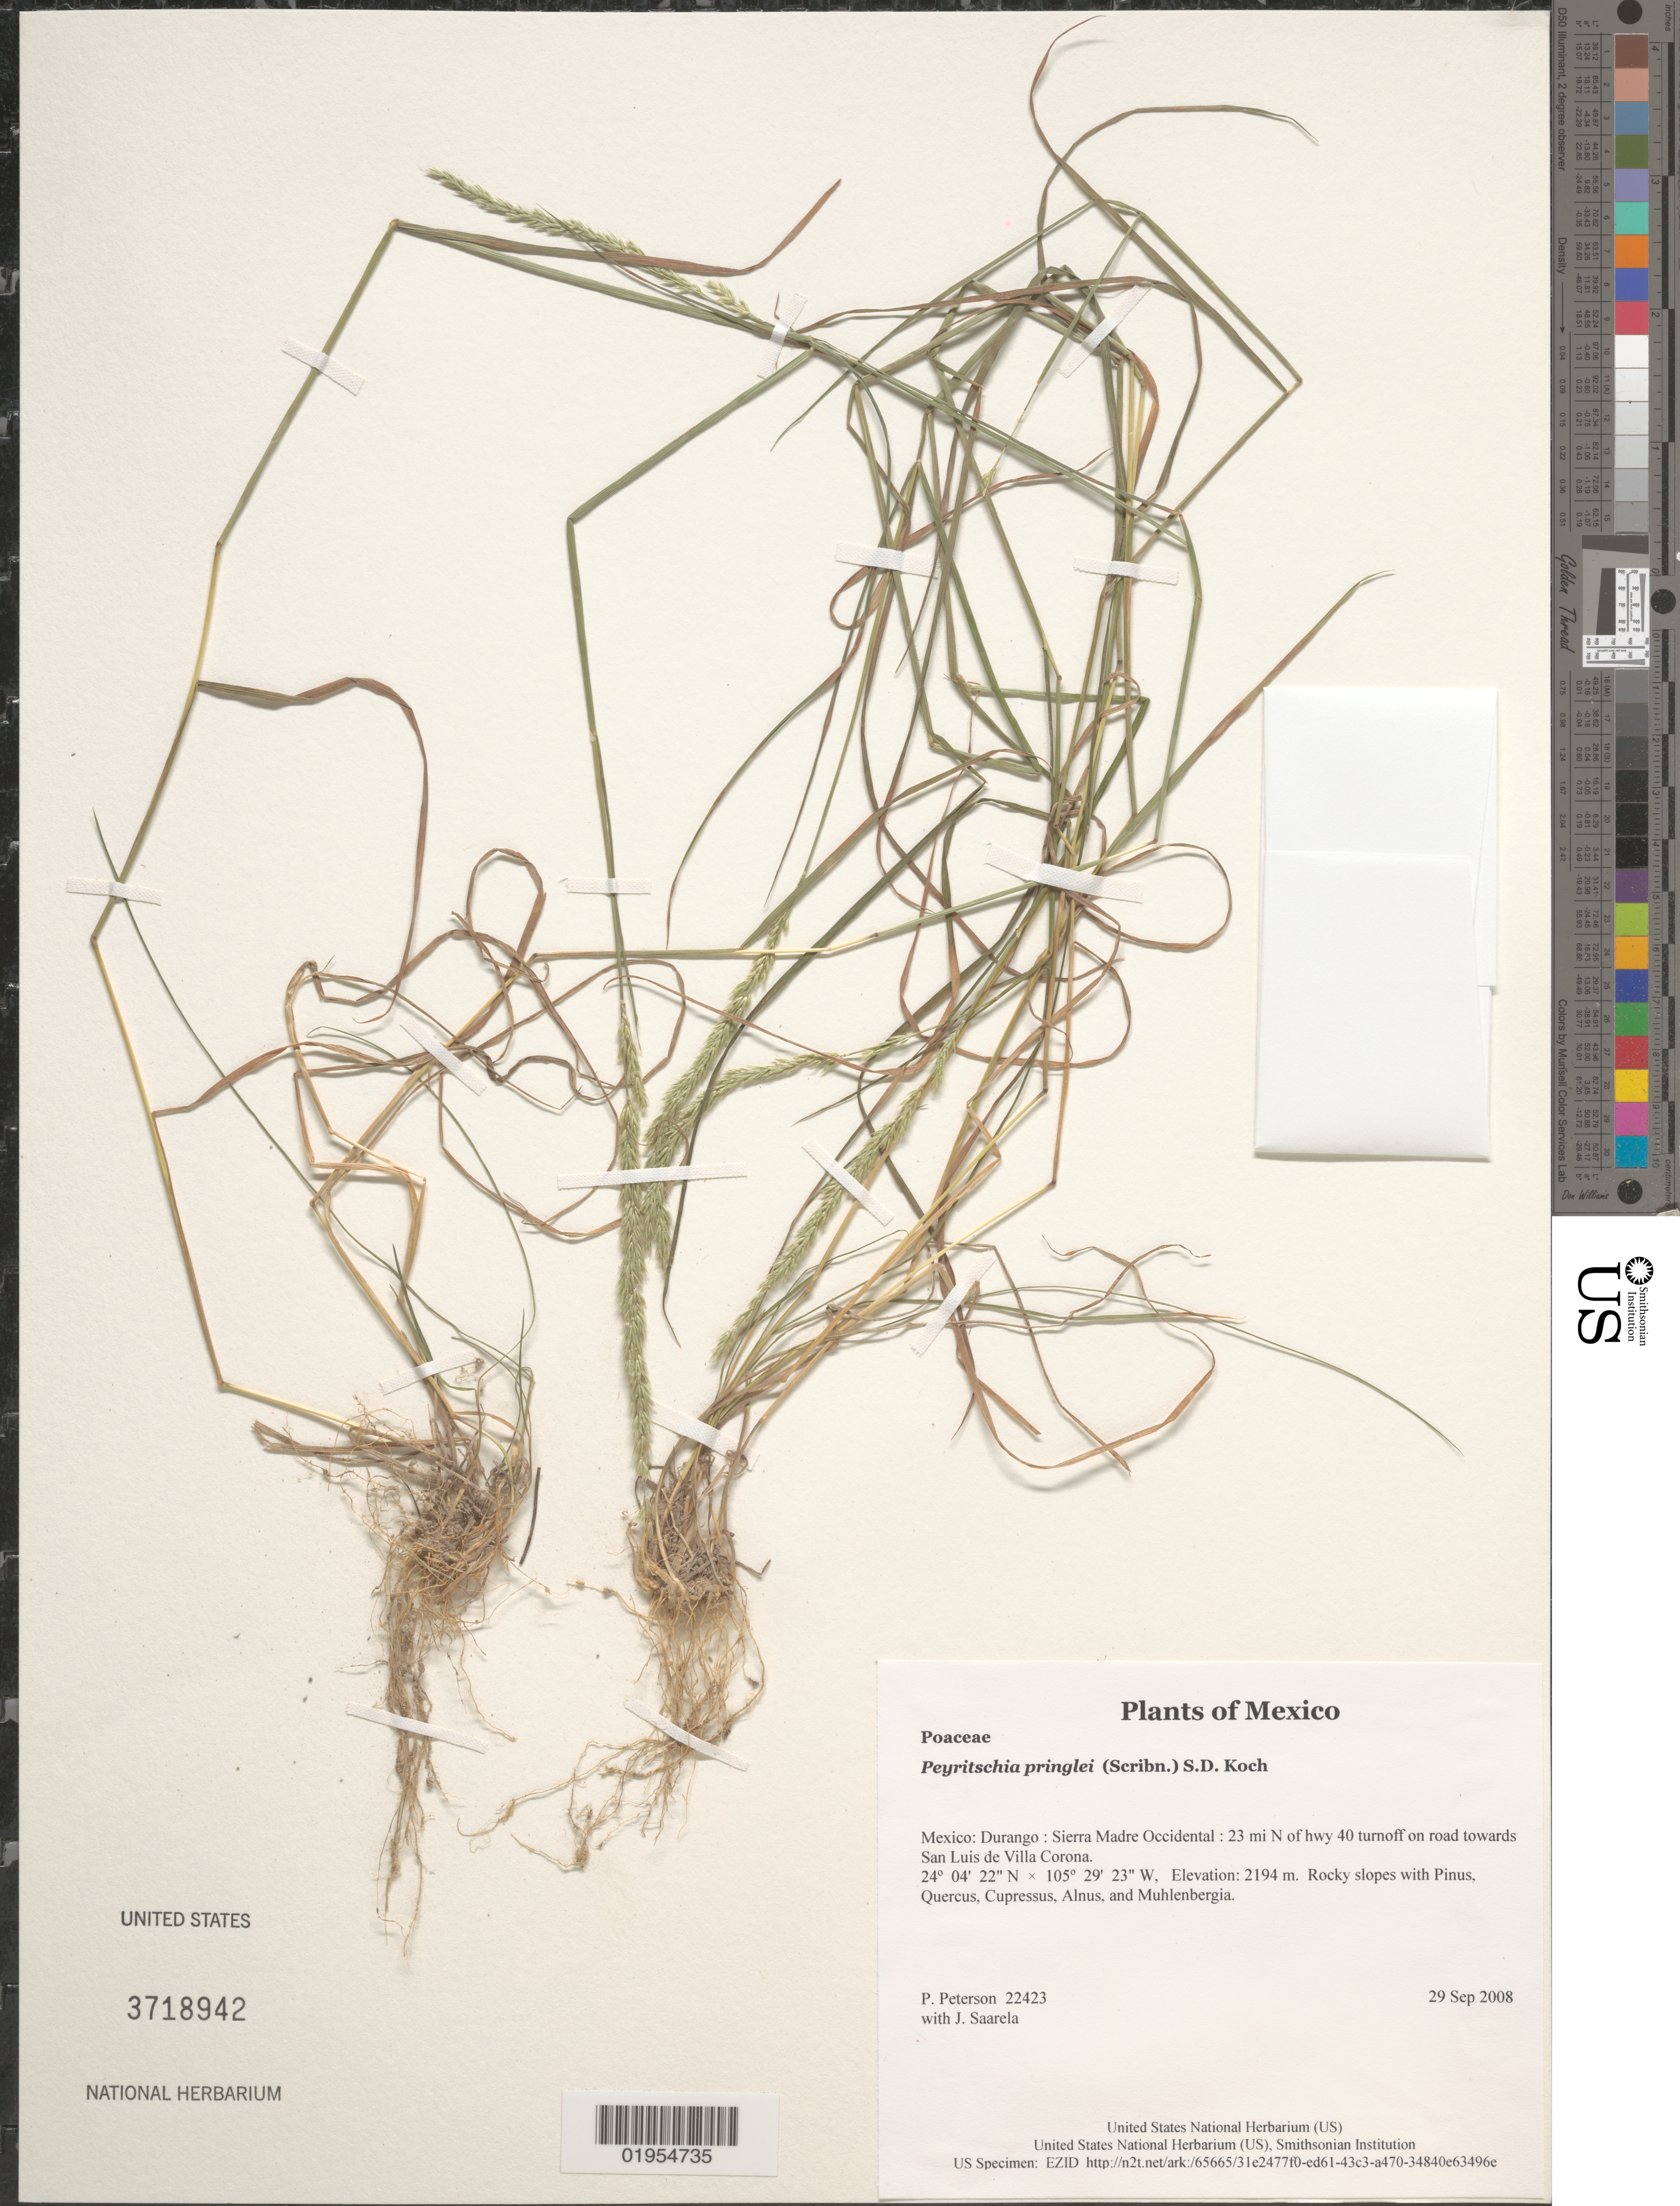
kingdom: Plantae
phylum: Tracheophyta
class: Liliopsida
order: Poales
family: Poaceae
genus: Peyritschia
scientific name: Peyritschia pringlei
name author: (Scribn.) S.D. Koch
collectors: P. M. Peterson & J. Saarela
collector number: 22423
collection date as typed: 29 Sep 2008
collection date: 2008-09-29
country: Mexico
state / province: Durango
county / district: Sierra Madre Occidental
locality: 23 mi N of hwy 40 turnoff on road towards San Luis de Villa Corona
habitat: Rocky slopes with Pinus, Quercus, Cupressus, Alnus, and Muhlenbergia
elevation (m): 2194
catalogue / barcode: US 3718942